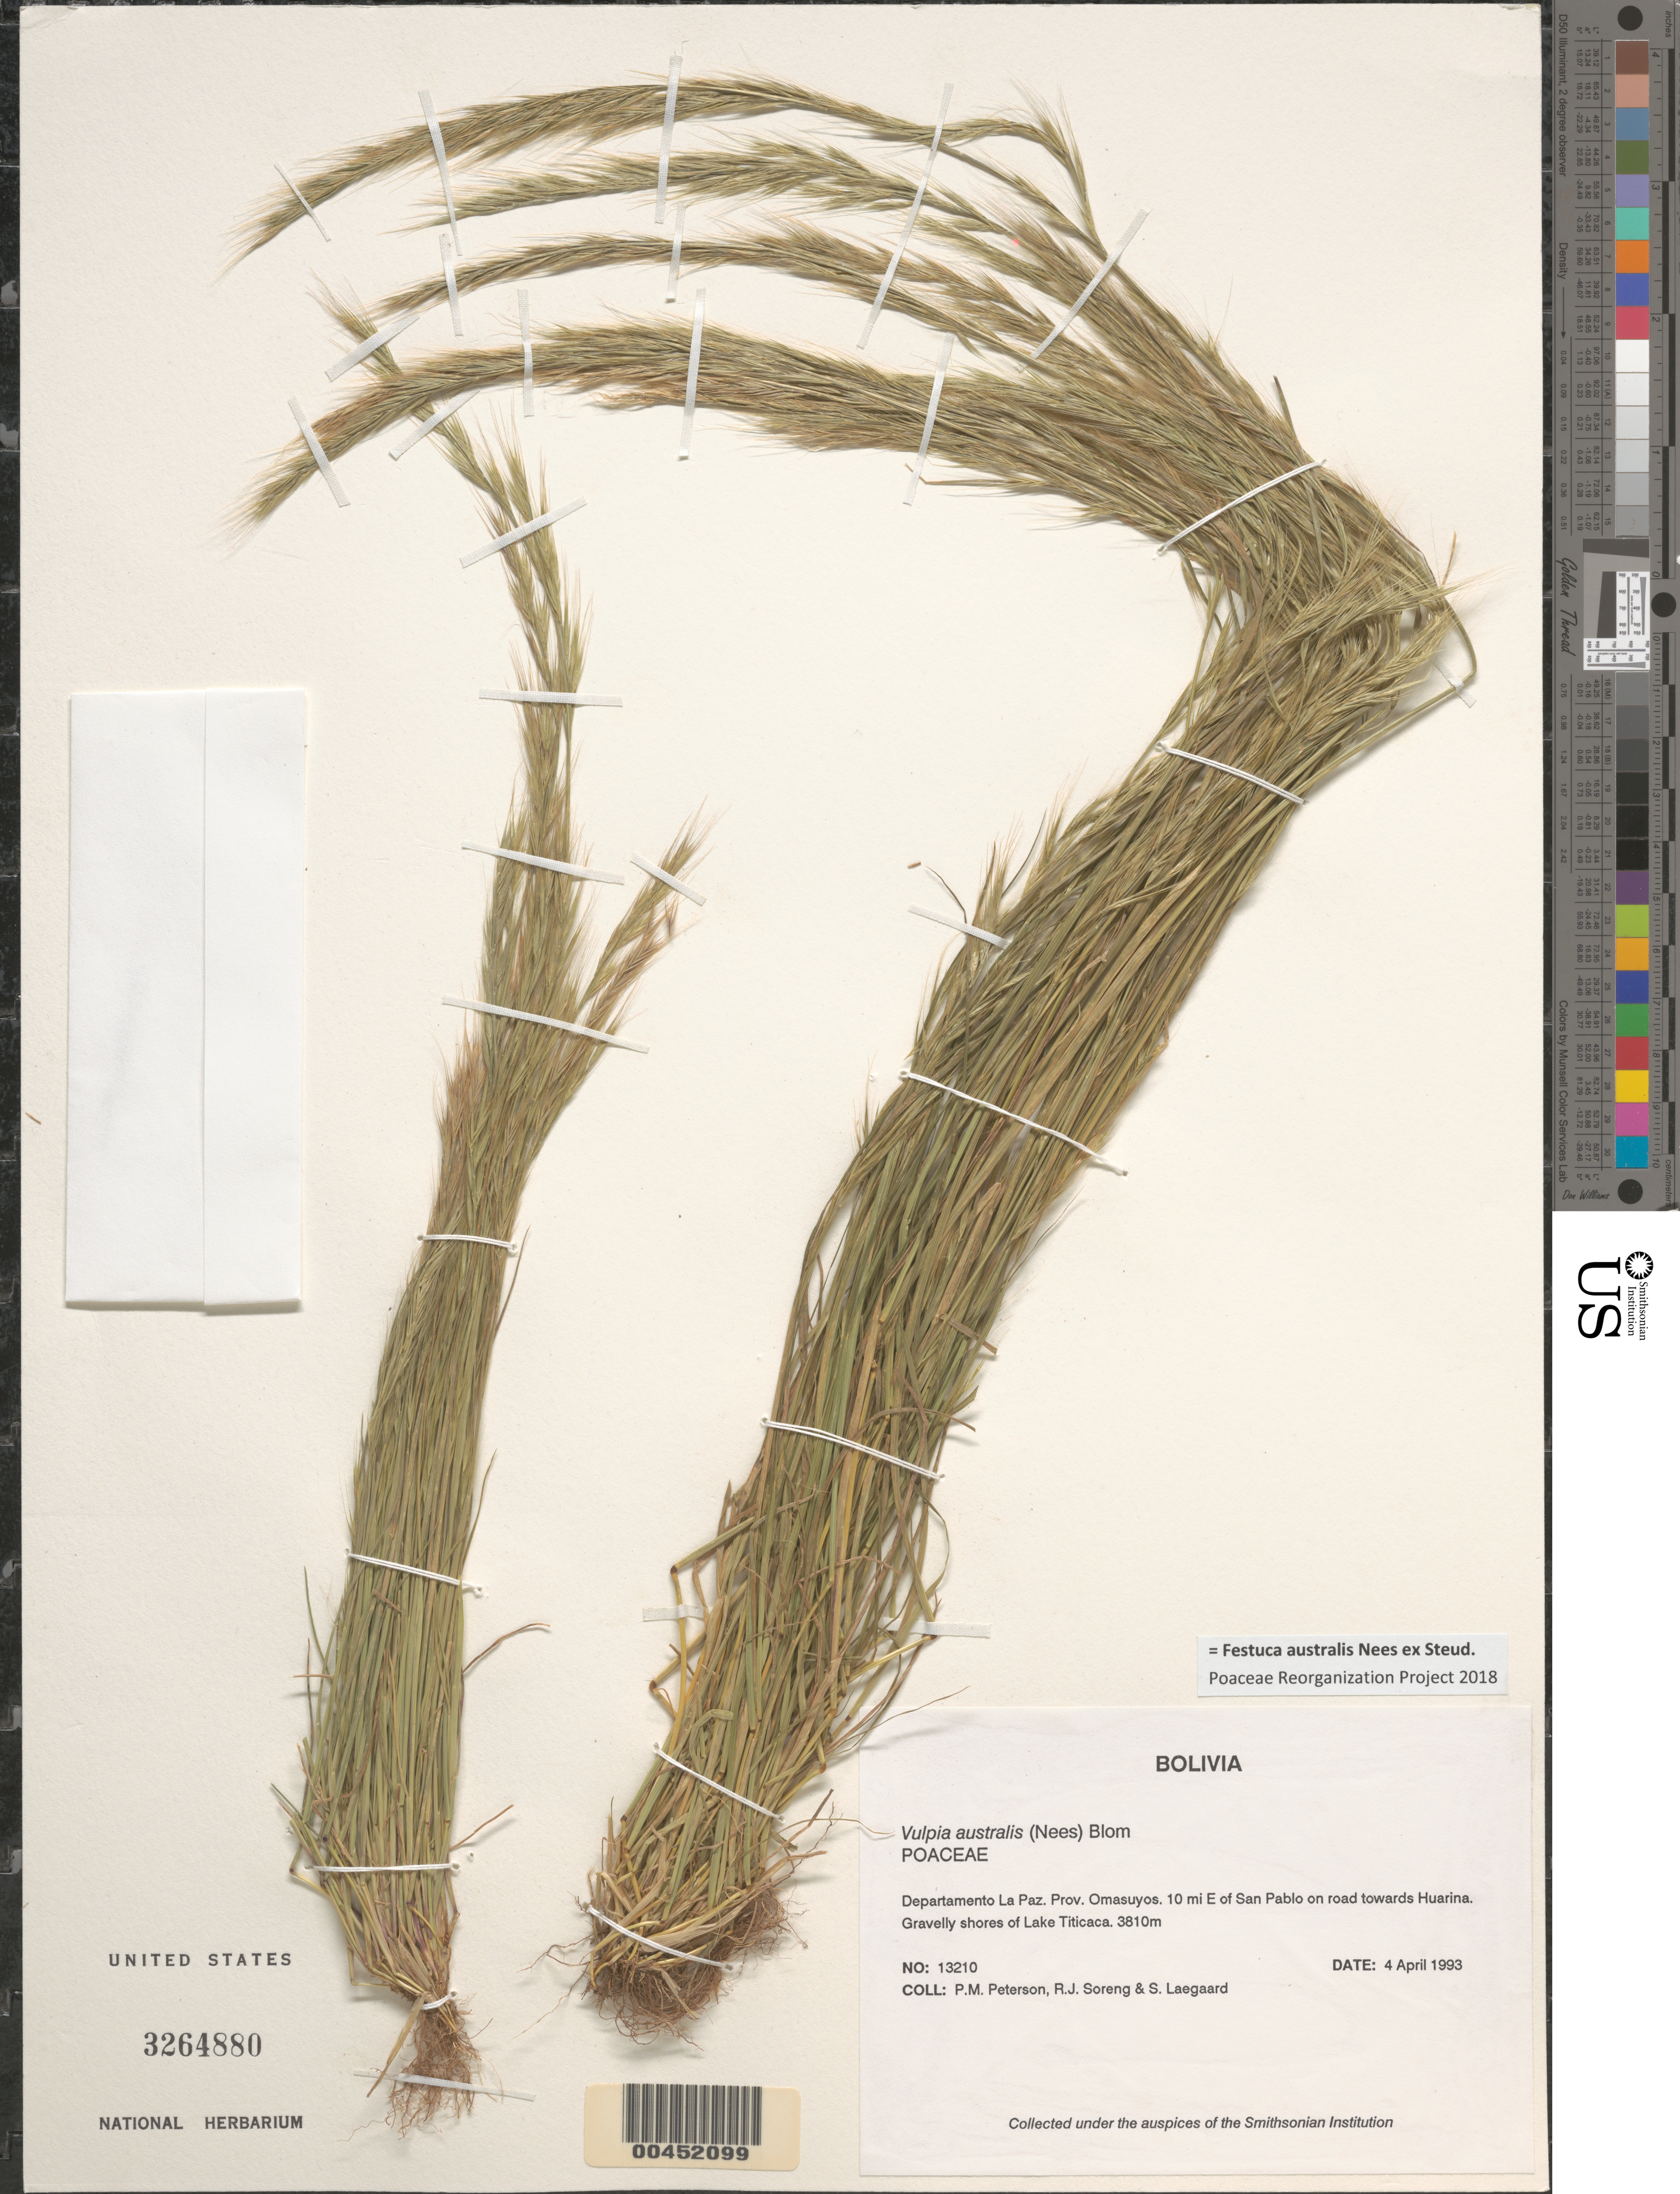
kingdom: Plantae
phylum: Tracheophyta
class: Liliopsida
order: Poales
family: Poaceae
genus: Festuca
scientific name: Festuca australis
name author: Nees ex Steud.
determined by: Poaceae Reorganization Project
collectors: P. M. Peterson, R. J. Soreng & S. Lægaard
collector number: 13210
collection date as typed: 04 Apr 1993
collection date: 1993-04-04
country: Bolivia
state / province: La Paz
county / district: Omasuyos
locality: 10 mi E of San Pablo on road towards Huarina.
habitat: Gravelly shores of Lake Titicaca.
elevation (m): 3810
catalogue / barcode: US 3264880